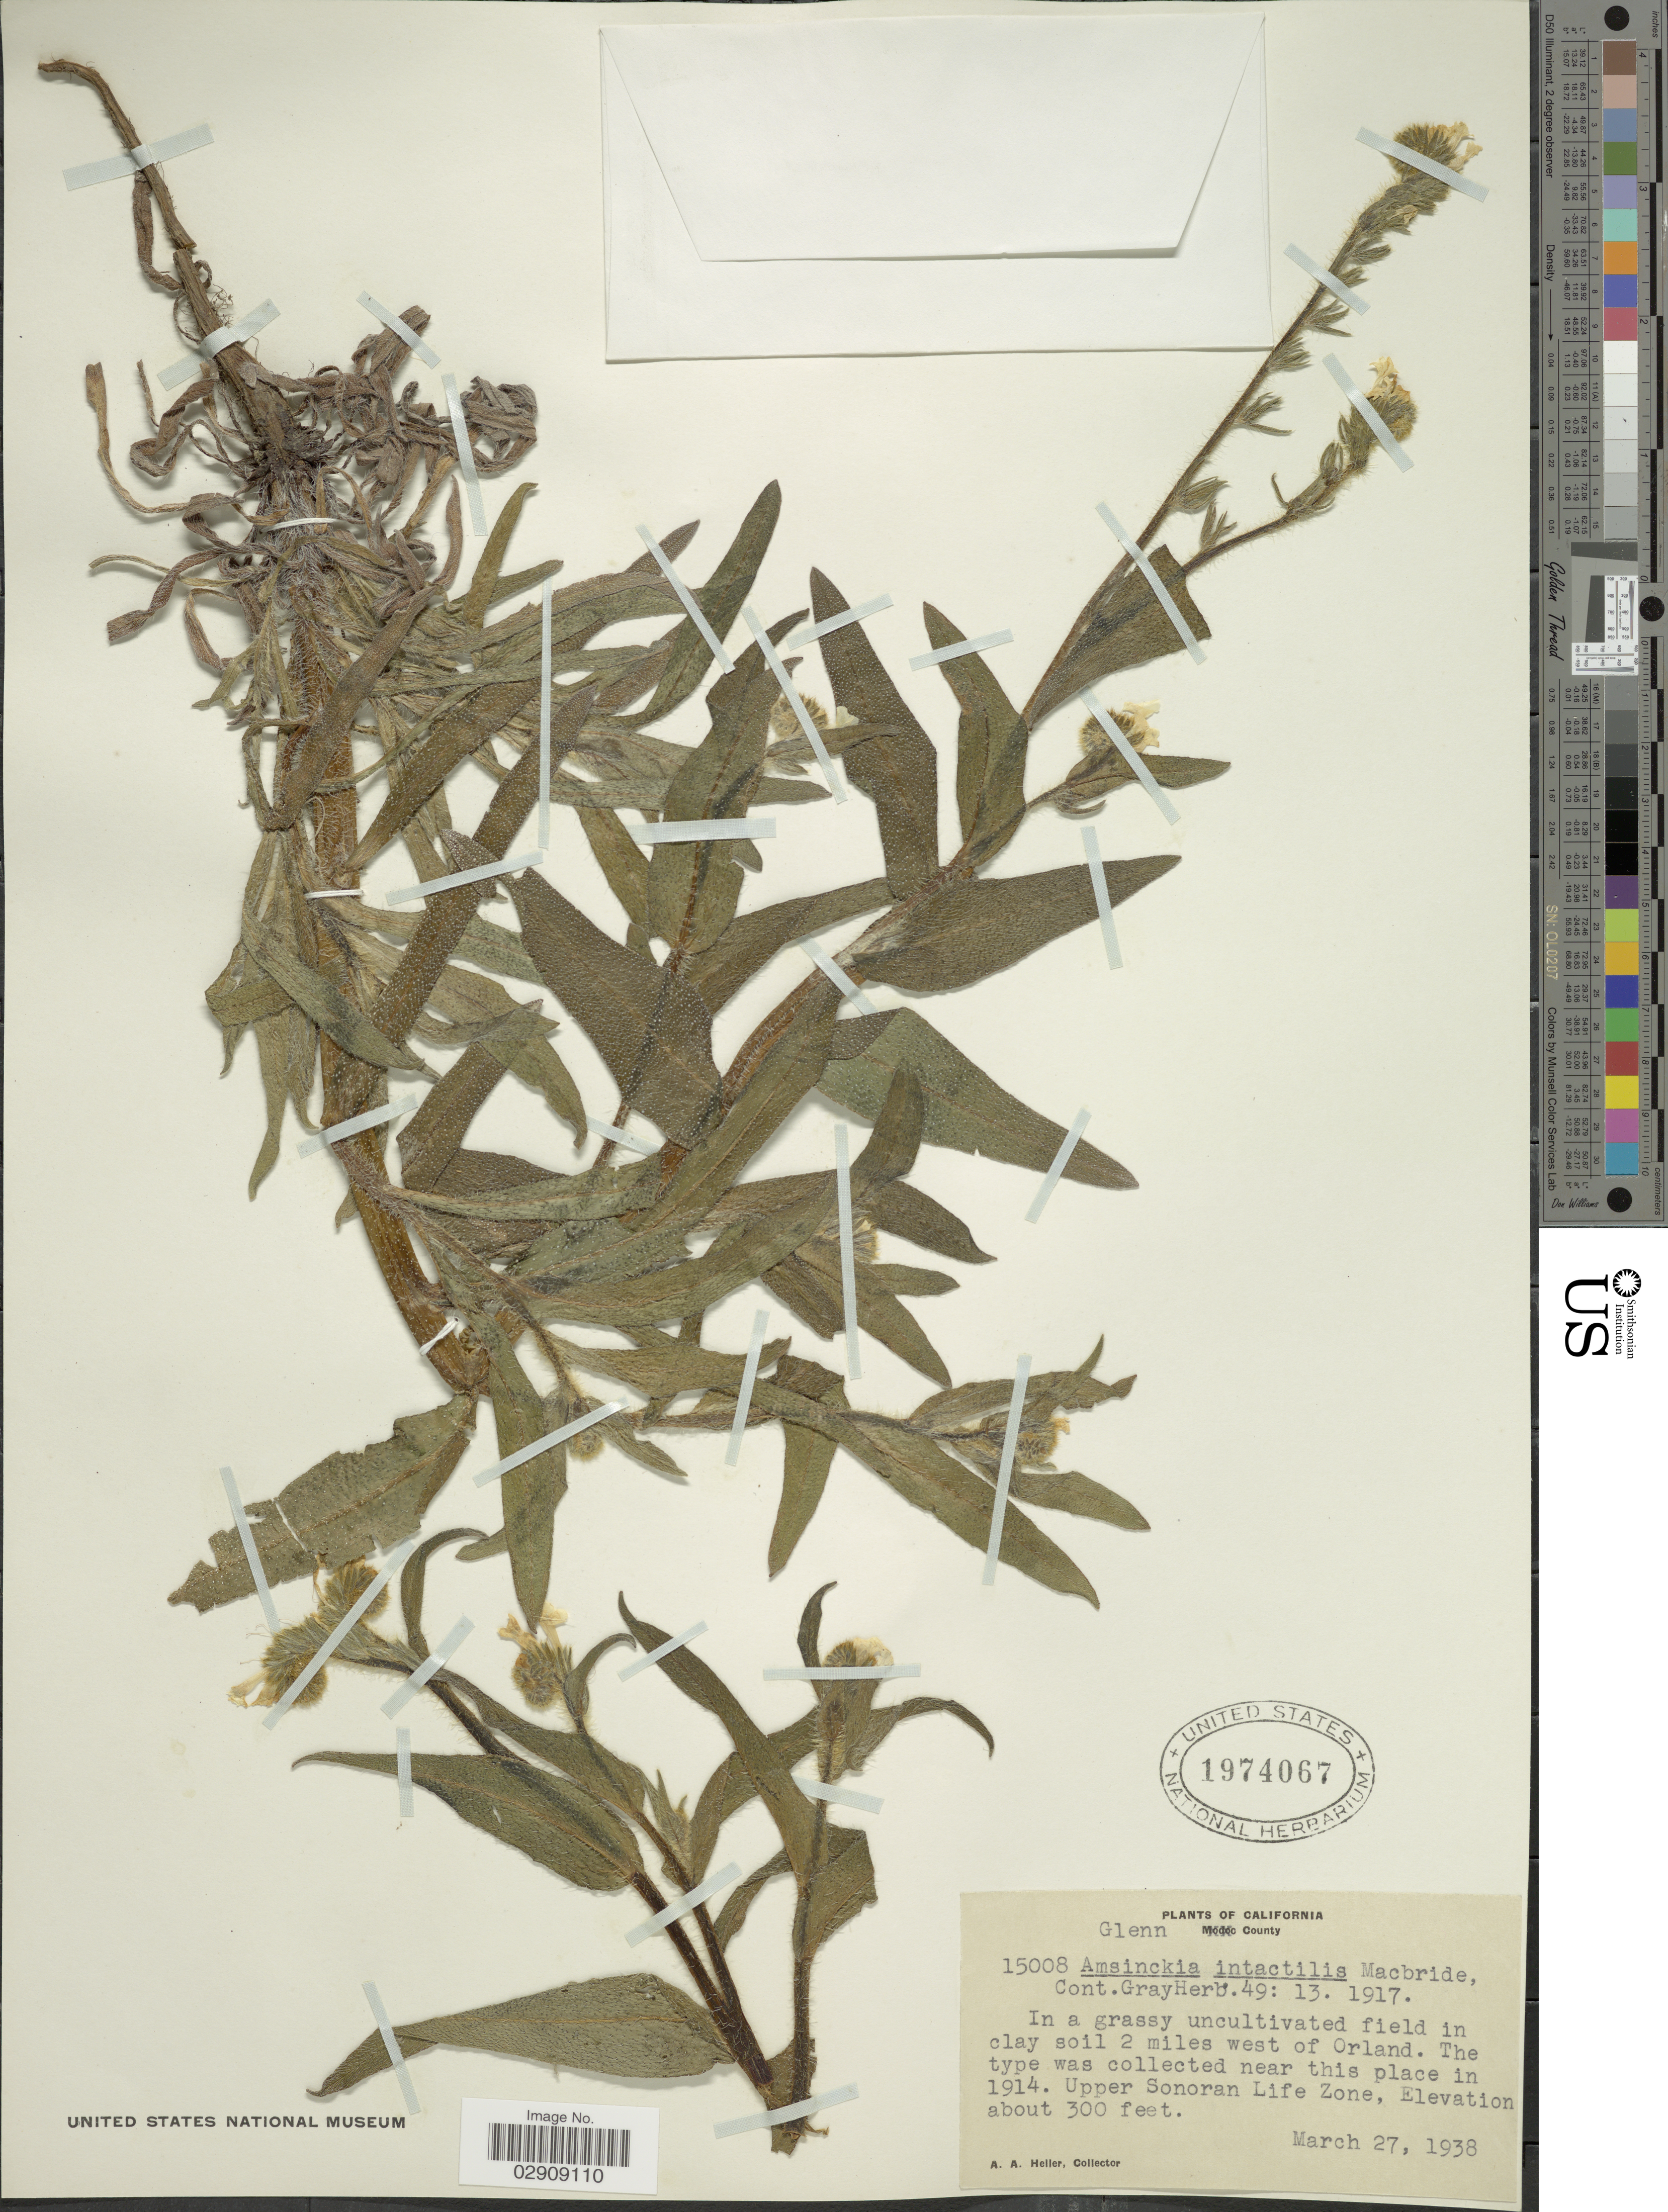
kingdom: Plantae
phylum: Tracheophyta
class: Magnoliopsida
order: Boraginales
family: Boraginaceae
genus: Amsinckia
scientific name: Amsinckia lycopsoides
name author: Lehm.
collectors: A. A. Heller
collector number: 15008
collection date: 1938-03-27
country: United States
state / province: California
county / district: Glenn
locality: Glenn County. 2 miles west of Orland.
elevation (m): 91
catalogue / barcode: US 1974067